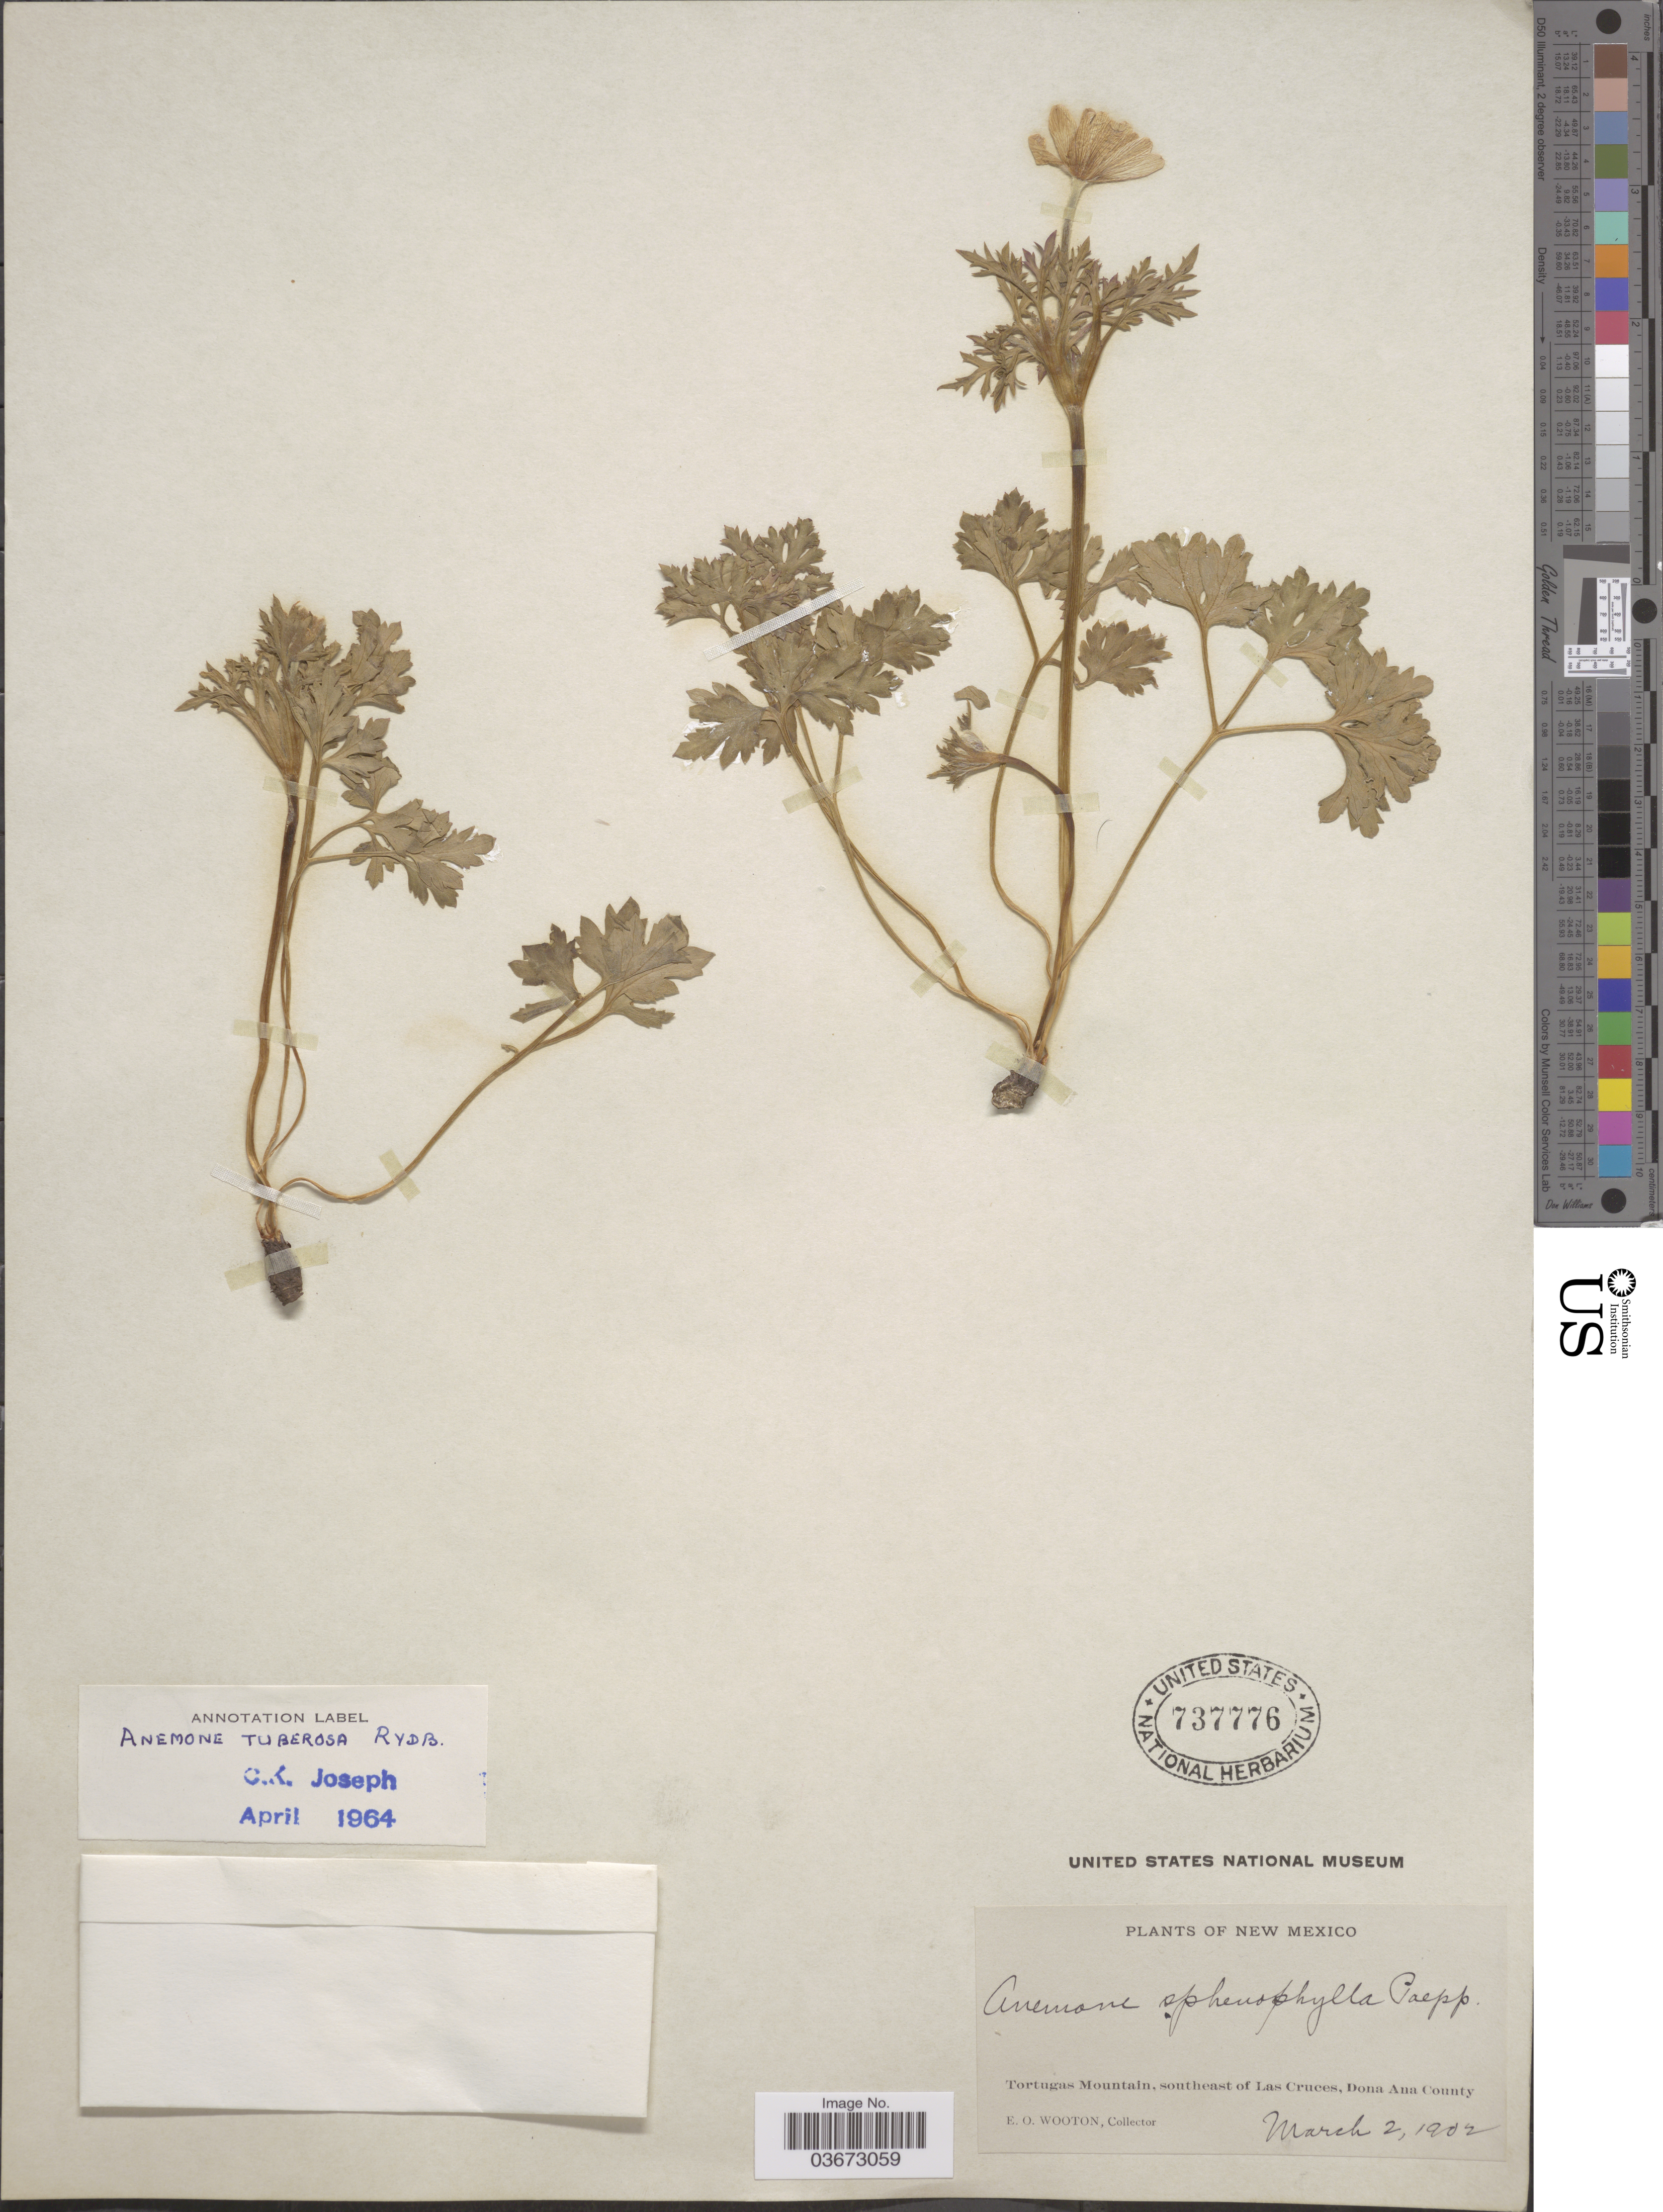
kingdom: Plantae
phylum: Tracheophyta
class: Magnoliopsida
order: Ranunculales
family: Ranunculaceae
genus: Anemone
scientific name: Anemone tuberosa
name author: Rydb.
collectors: E. O. Wooton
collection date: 1902-03-02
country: United States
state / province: New Mexico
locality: Tortugas Mountain, southeast of Las Cruces, Dona Ana County.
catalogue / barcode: US 737776